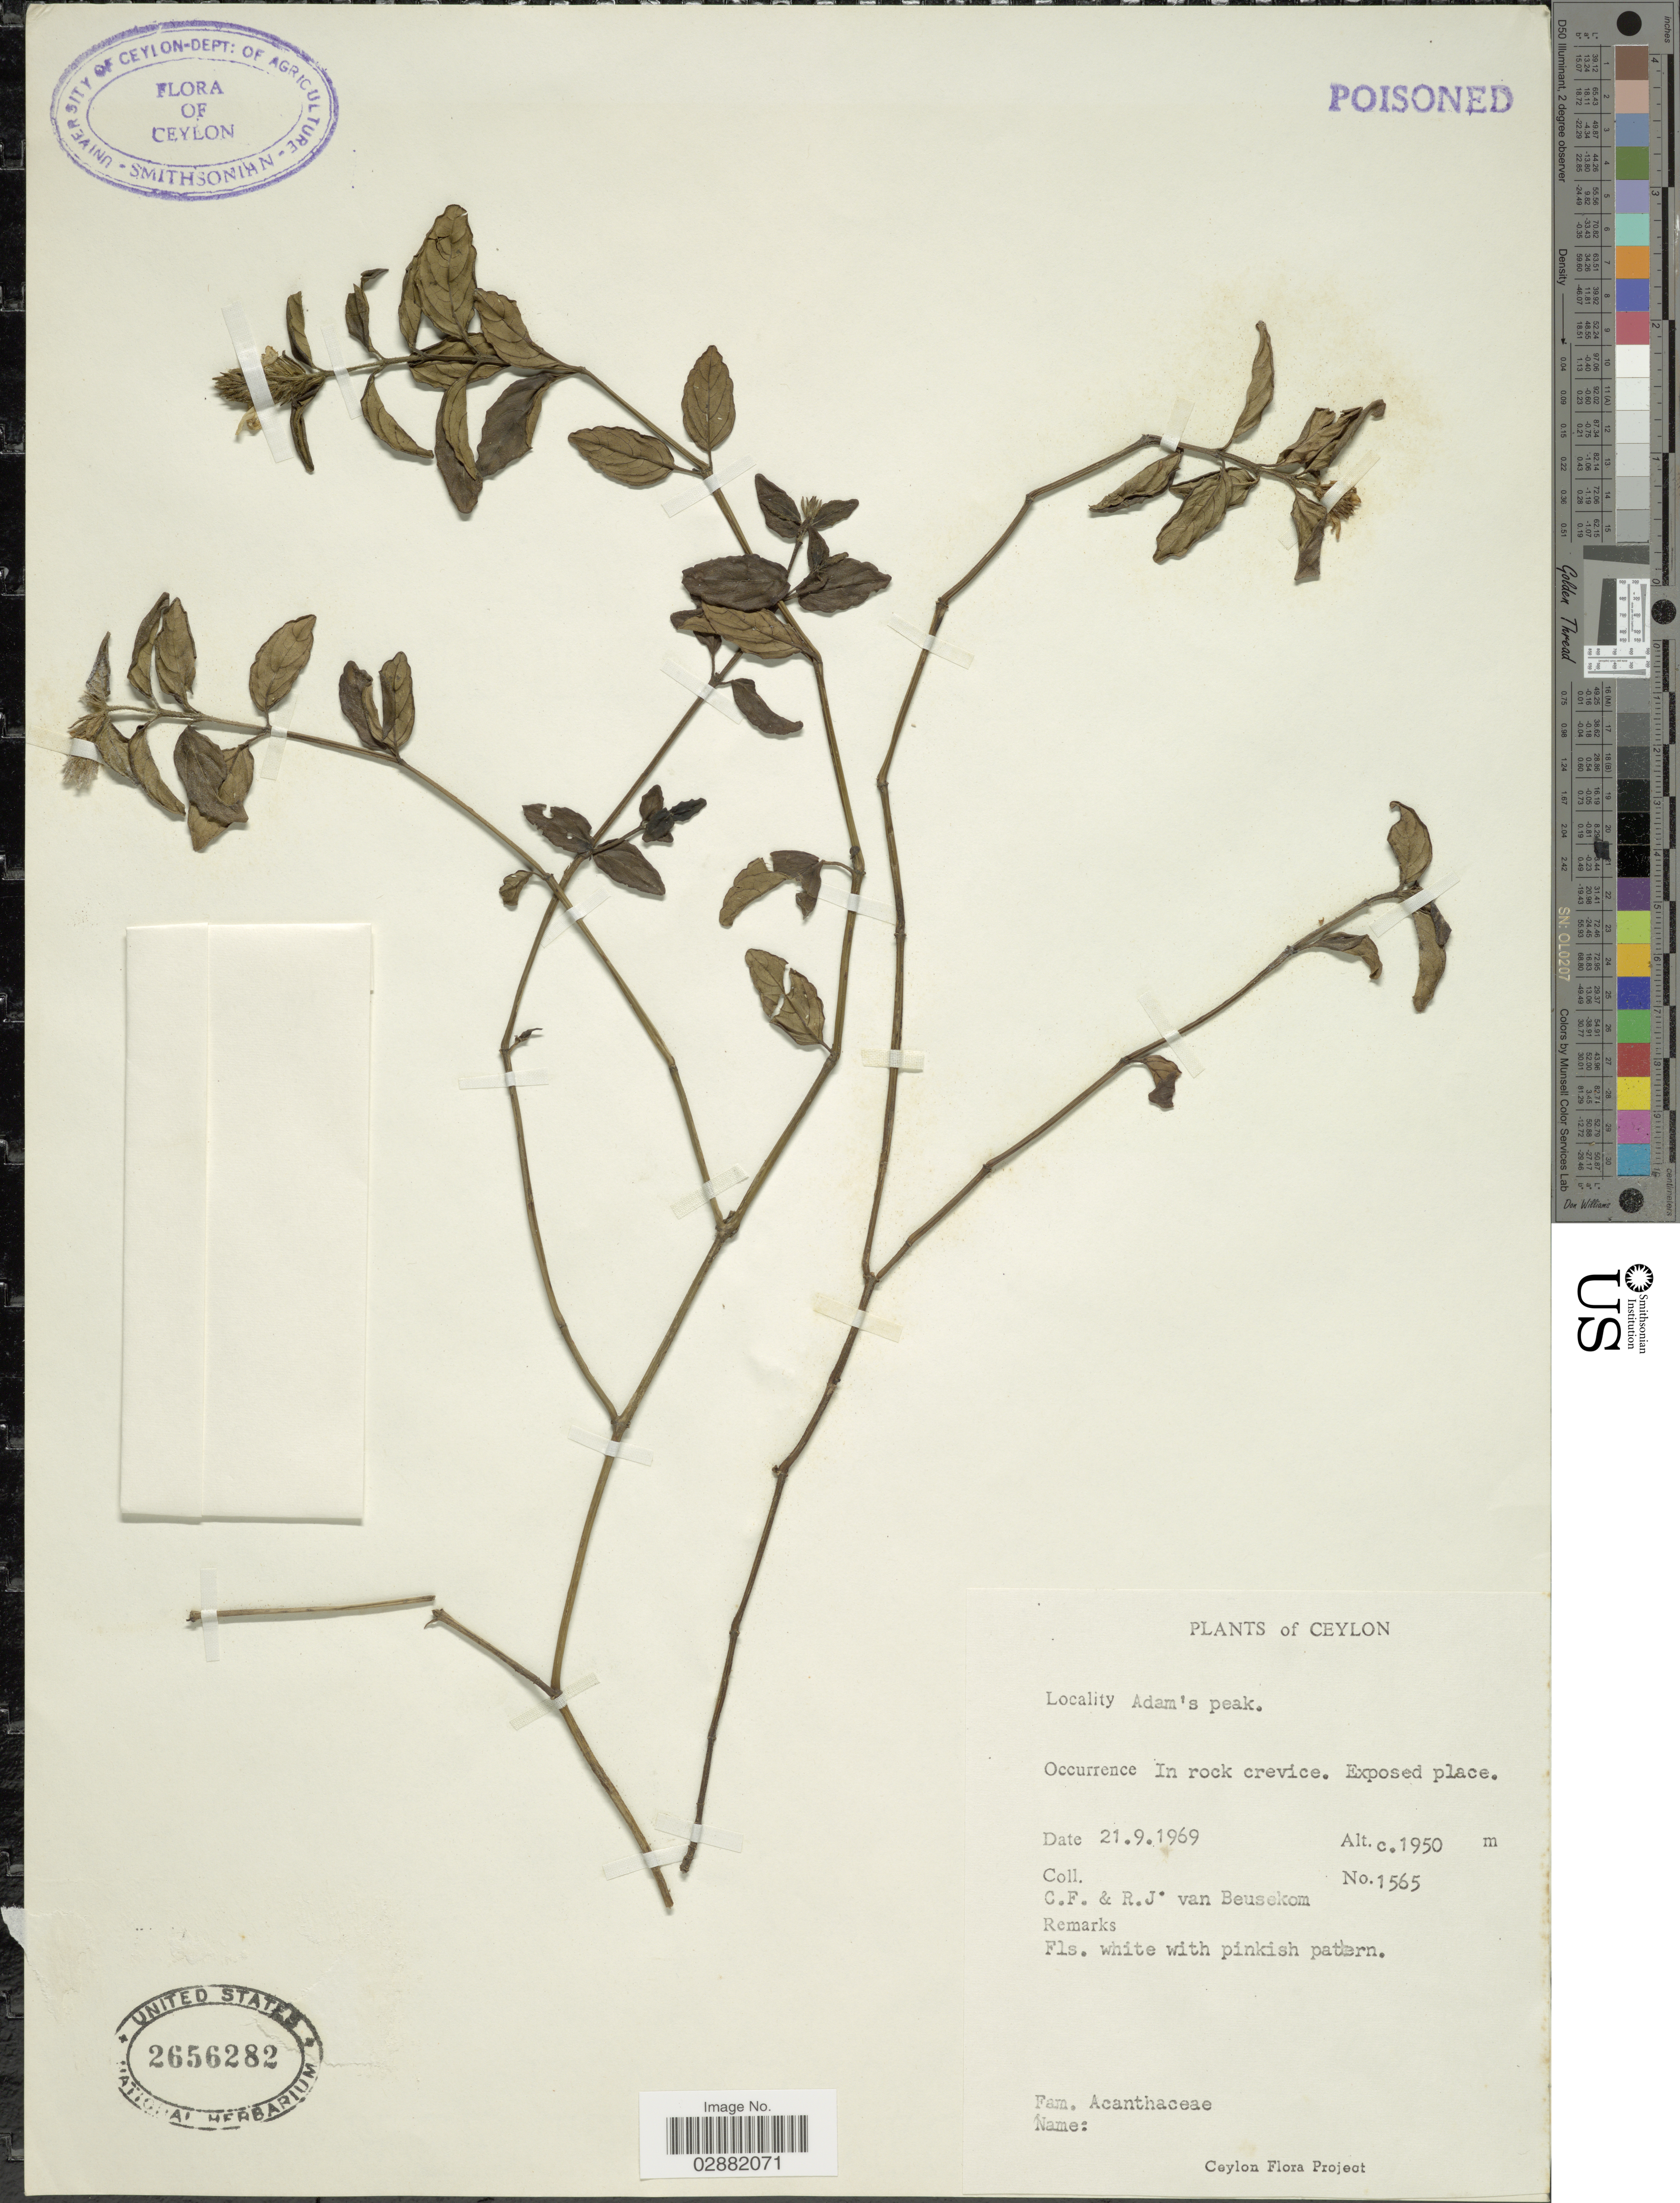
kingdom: Plantae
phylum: Tracheophyta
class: Magnoliopsida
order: Lamiales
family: Acanthaceae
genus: Justicia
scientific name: Justicia sp.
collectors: C. F. Beusekom & R. Van Beusekom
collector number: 1565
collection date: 1969-09-21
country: Sri Lanka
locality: Ceylon, Adam's peak.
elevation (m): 1950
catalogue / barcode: US 2656282